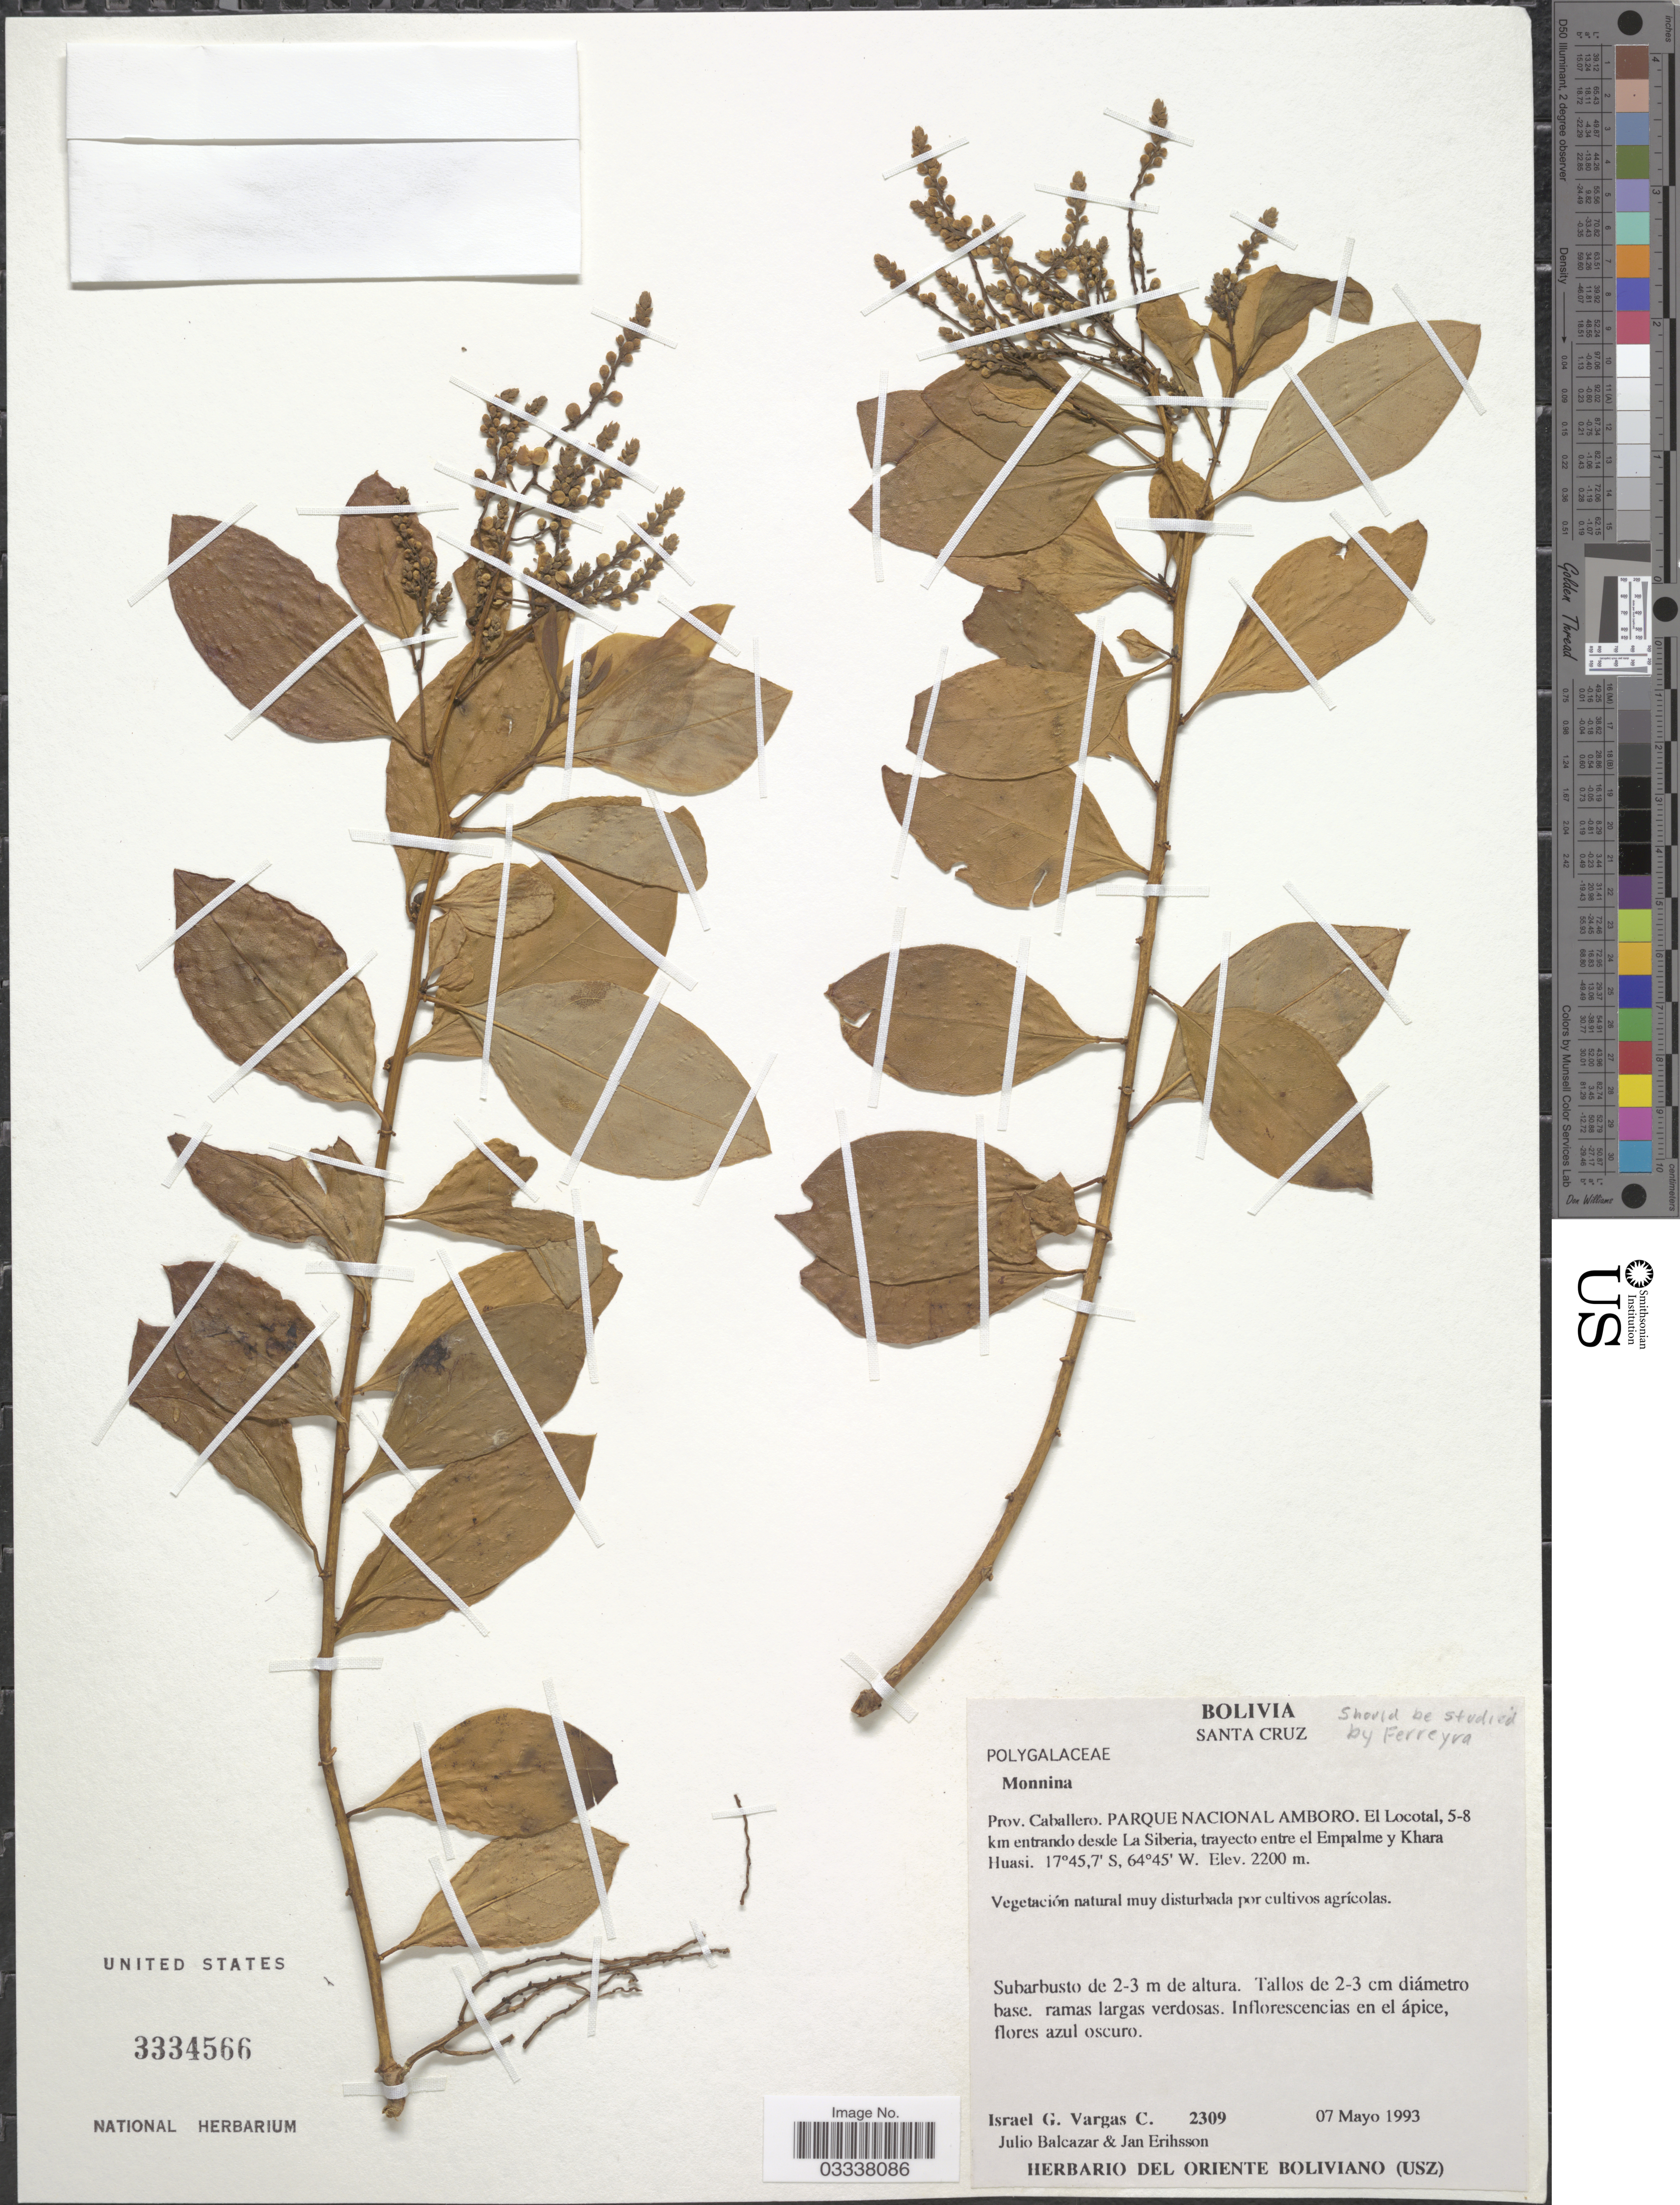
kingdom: Plantae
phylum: Tracheophyta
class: Magnoliopsida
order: Fabales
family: Polygalaceae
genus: Monnina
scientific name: Monnina sp.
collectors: I. Vargas C., J. Balcazar & J. Erihsson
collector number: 2309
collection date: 1993-05-07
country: Bolivia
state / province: Santa Cruz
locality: Prov. Caballero. Parque Nacional Amboro. El Locotal, 5-8 km entrando desde La Siberia, trayecto entre el Empalme y Khara Huasi.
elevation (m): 2200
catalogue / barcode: US 3334566